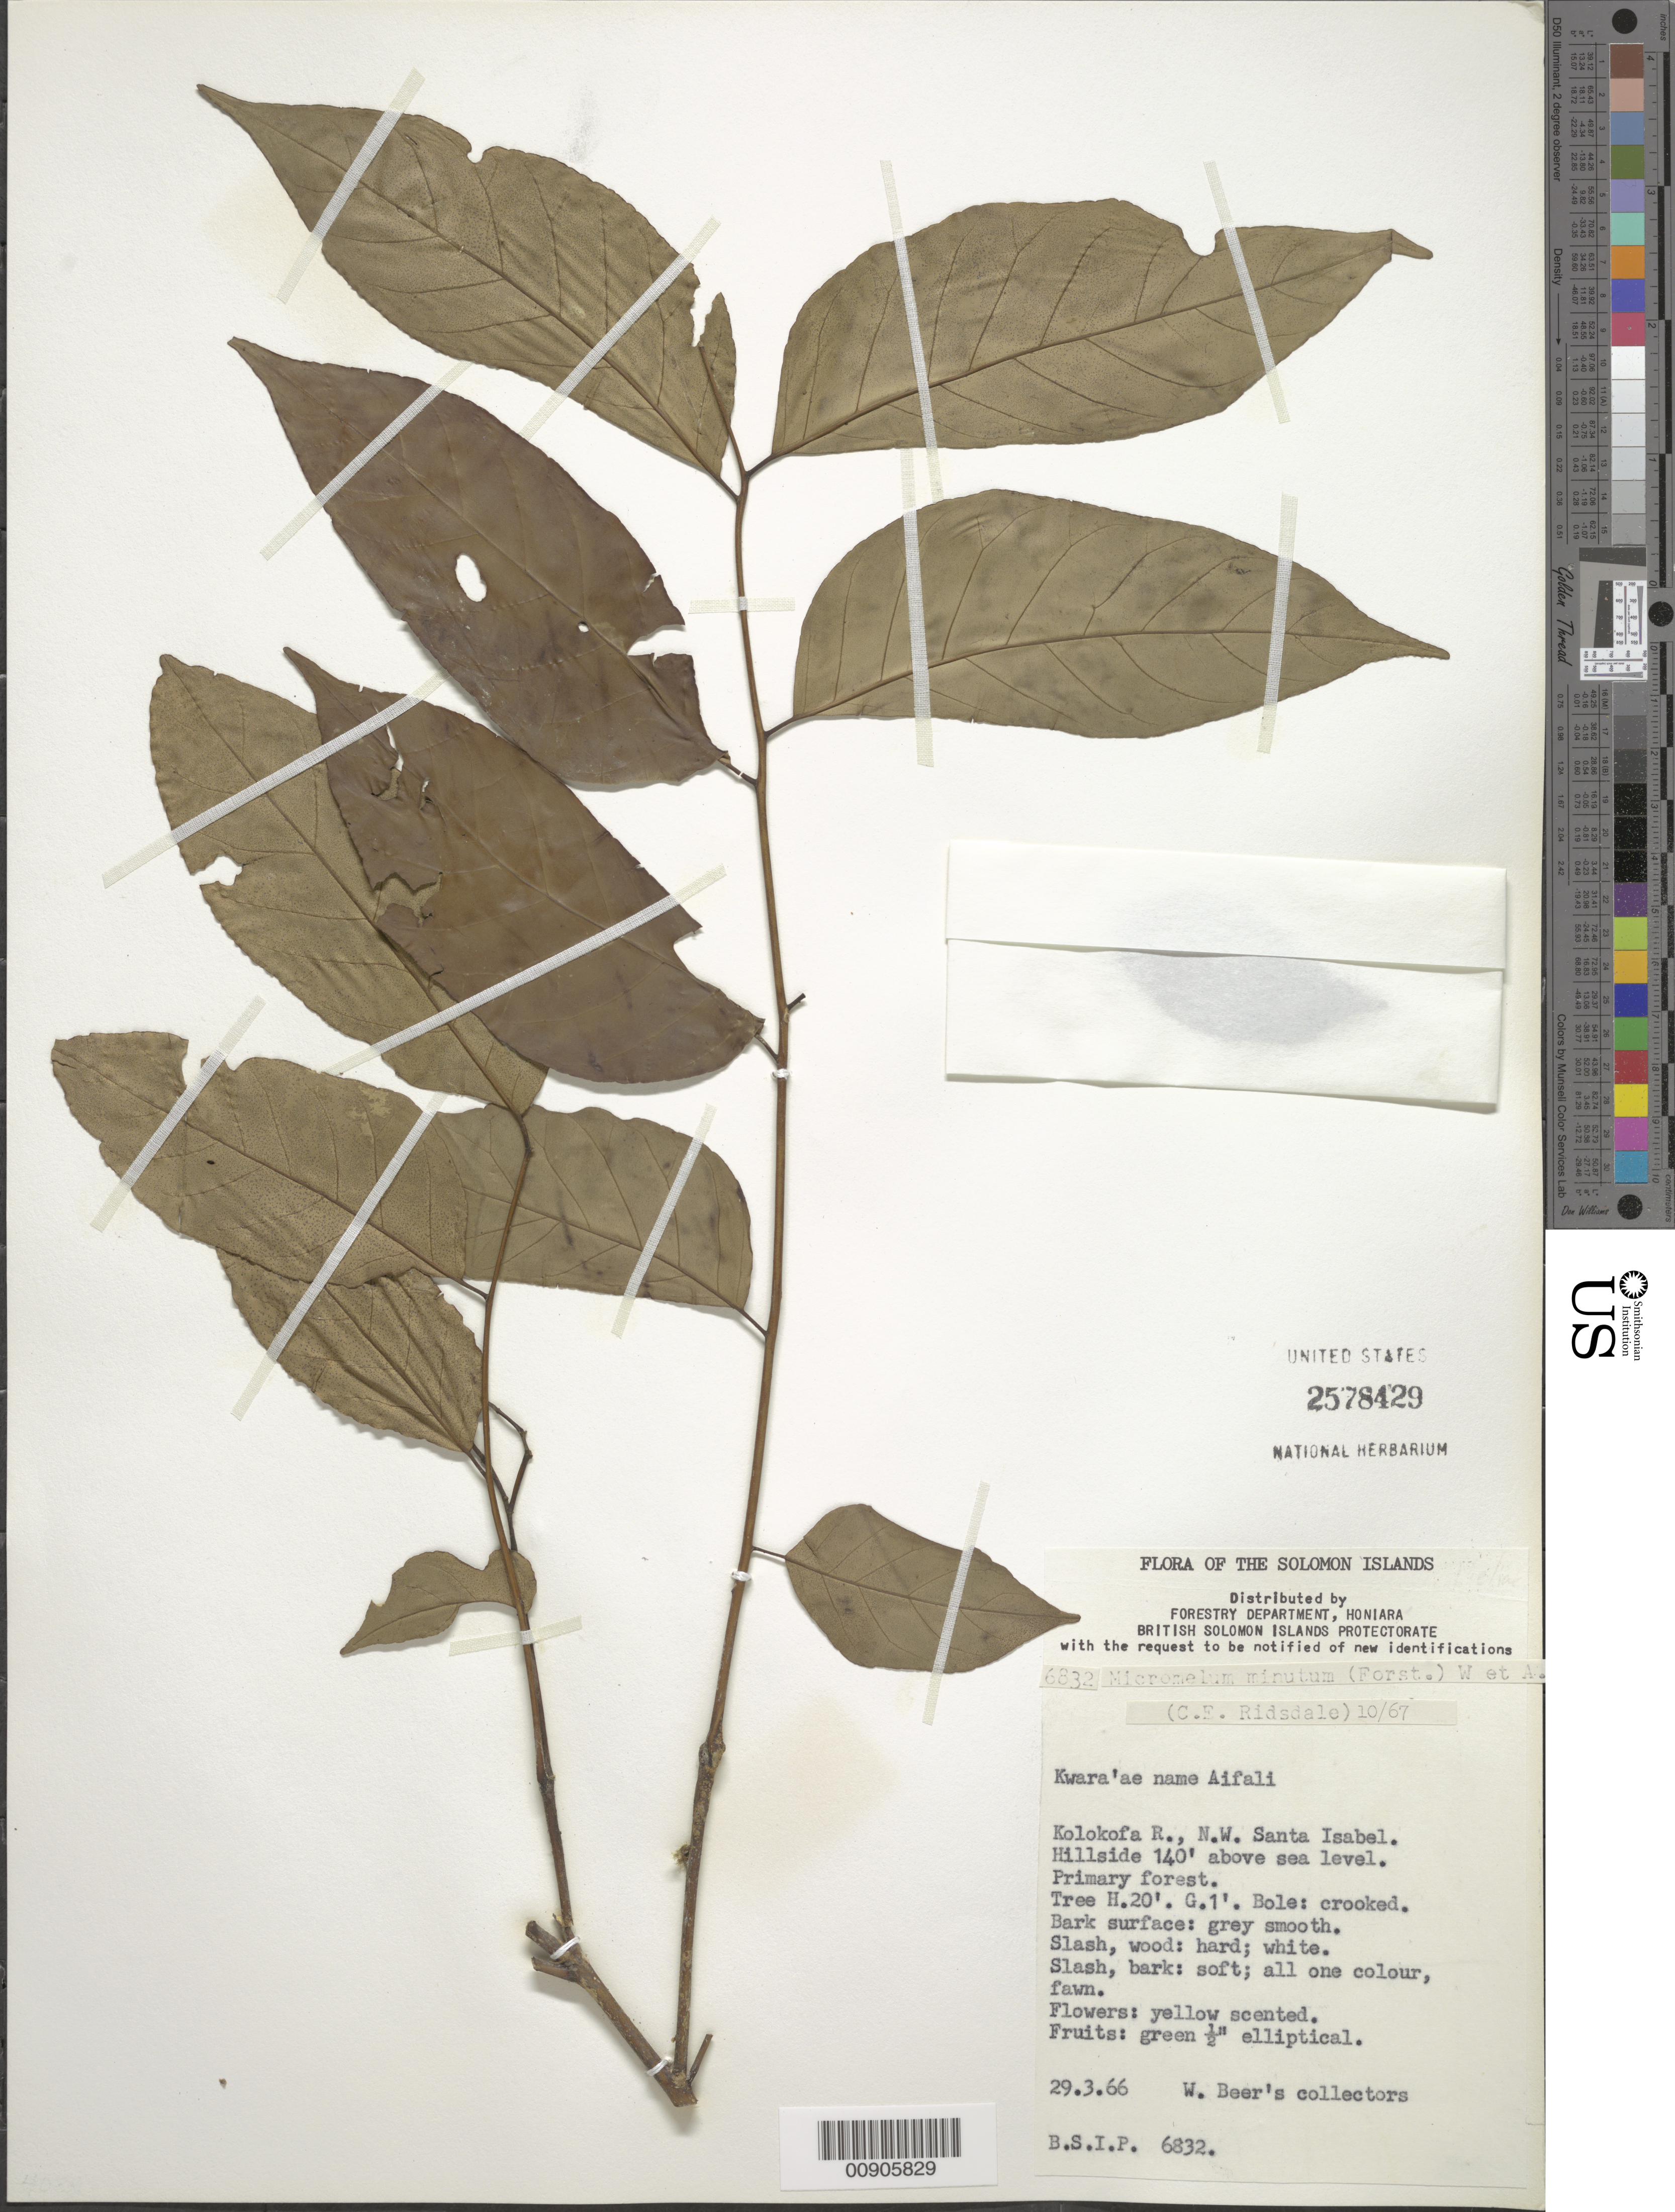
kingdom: Plantae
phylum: Tracheophyta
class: Magnoliopsida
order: Sapindales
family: Rutaceae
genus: Micromelum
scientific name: Micromelum minutum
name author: (G. Forst.) Wight & Arn.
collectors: W. Beer's Collectors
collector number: BSIP 6832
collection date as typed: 29 Mar 1966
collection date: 1966-03-29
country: Solomon Islands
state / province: Isabel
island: Santa Isabel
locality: Kolokofa R.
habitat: primary forest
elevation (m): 43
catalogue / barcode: US 2578429